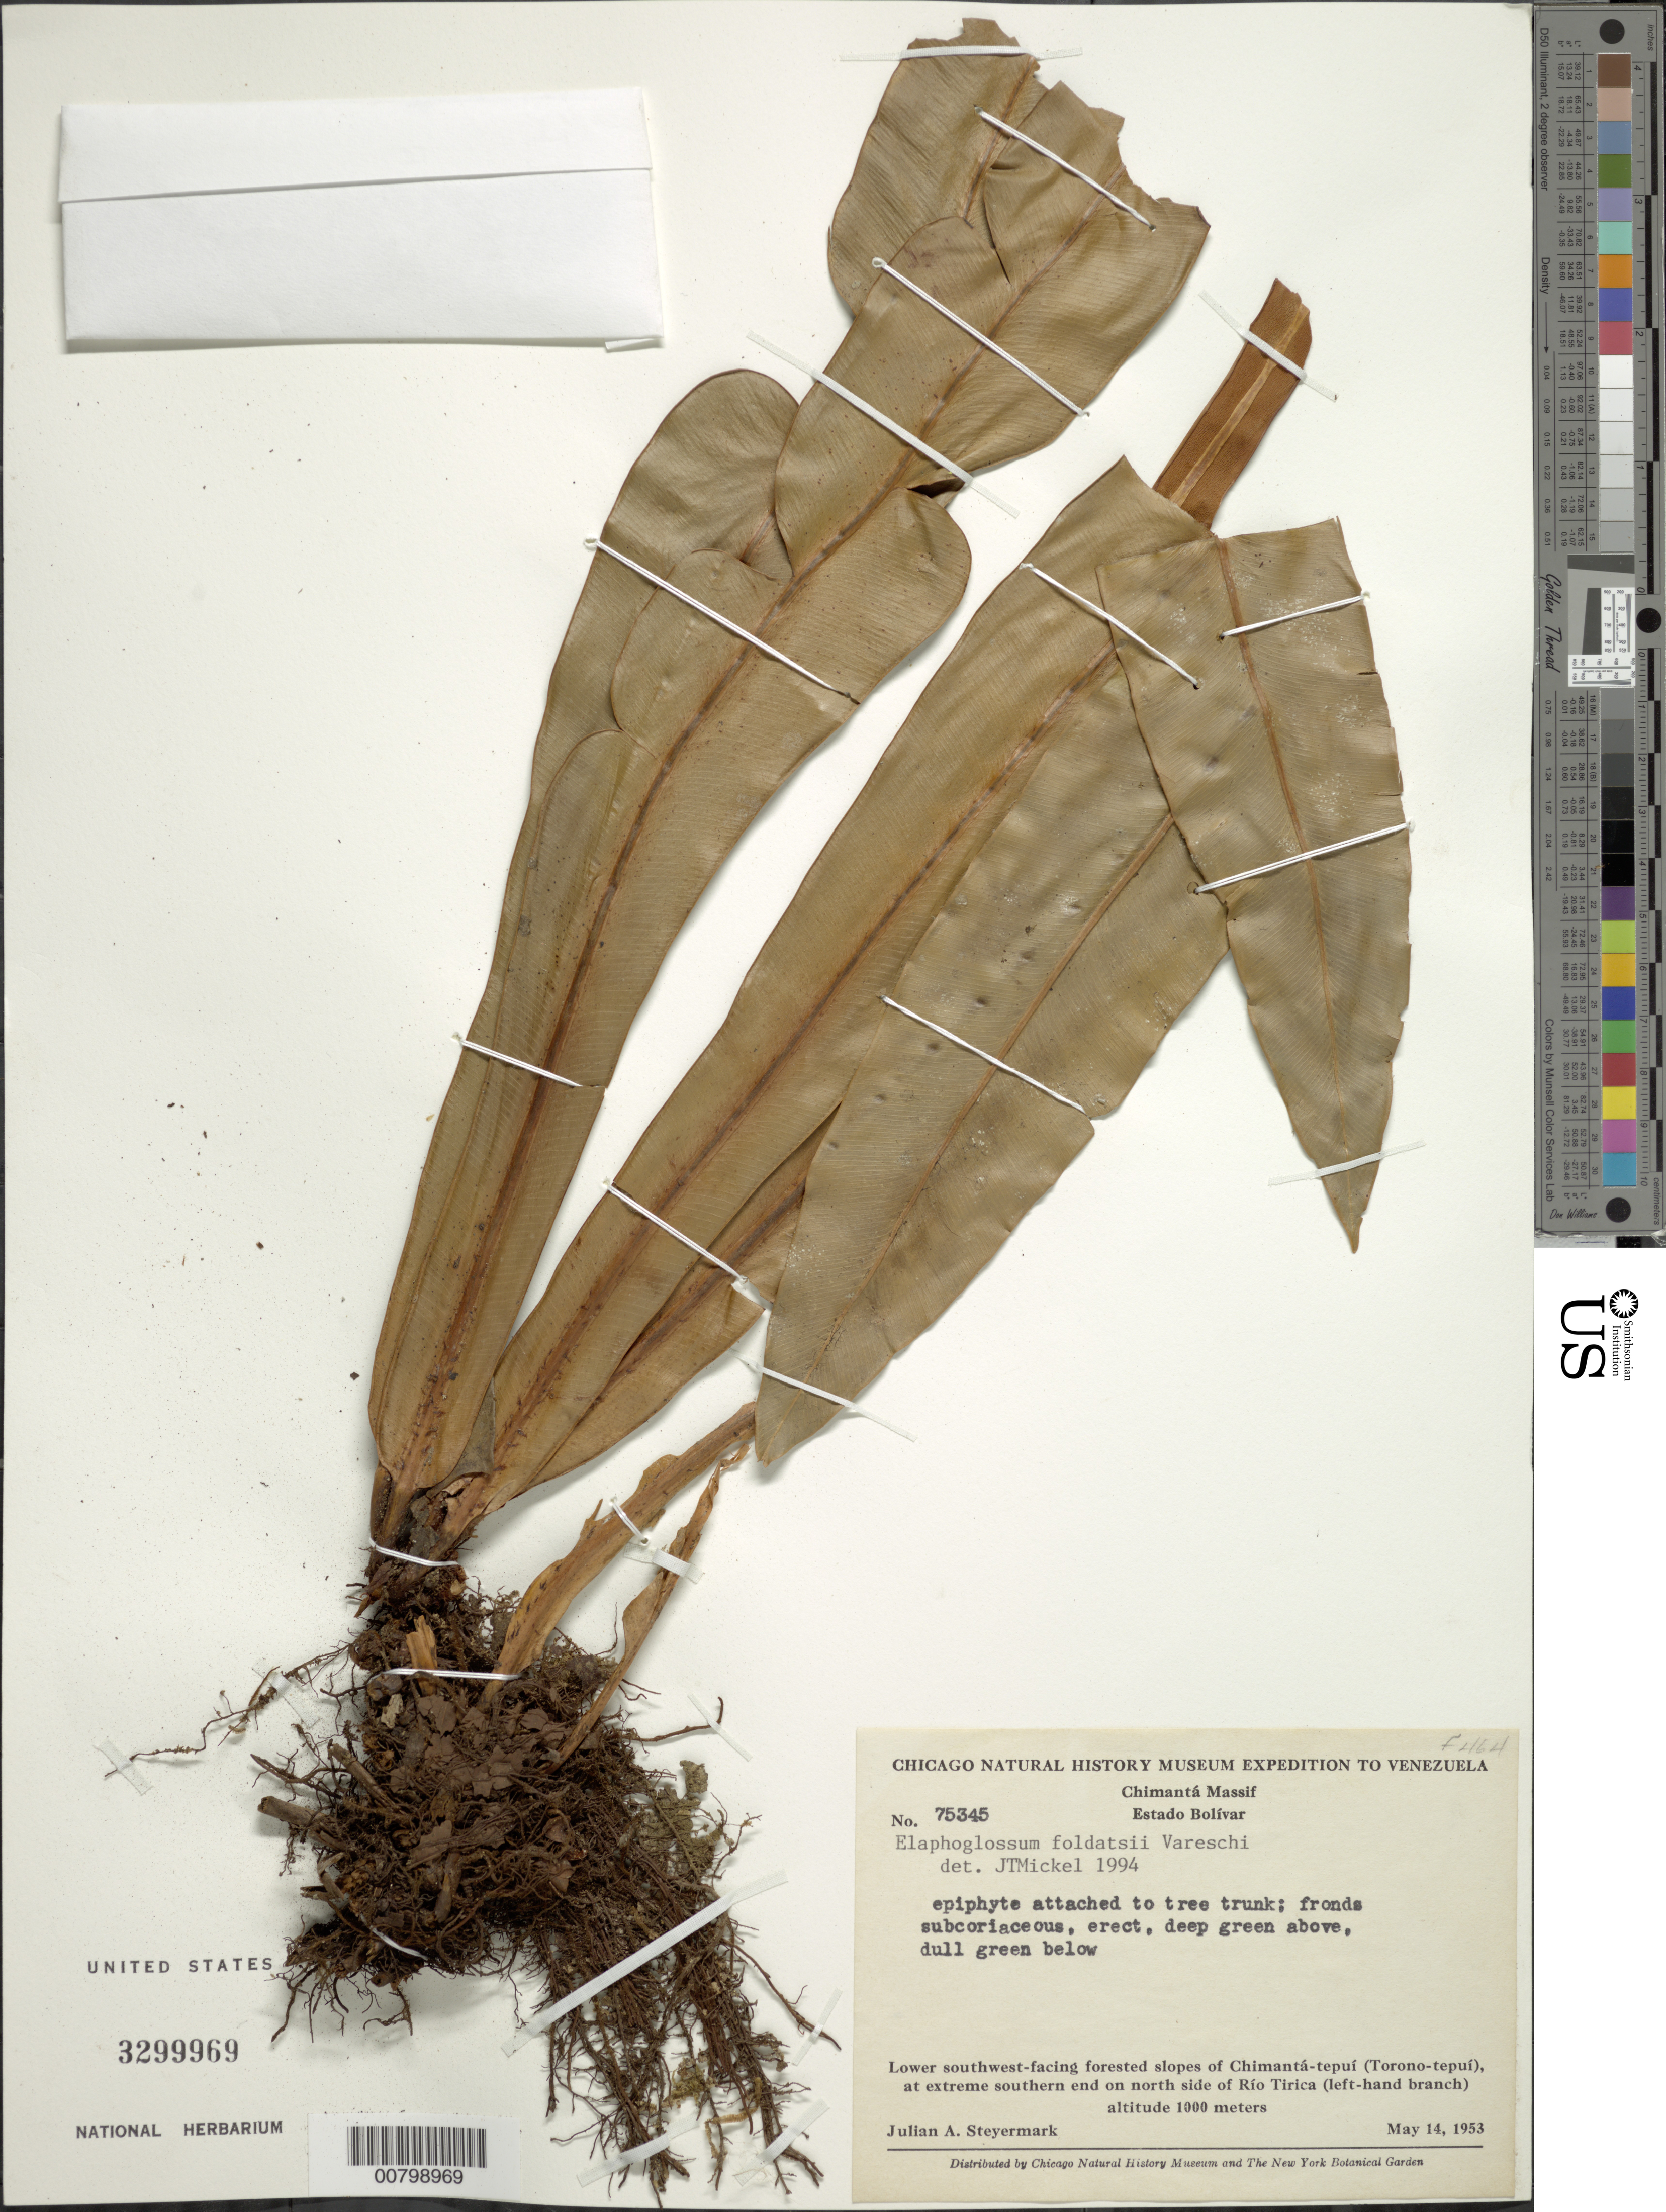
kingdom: Plantae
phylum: Tracheophyta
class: Polypodiopsida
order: Polypodiales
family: Dryopteridaceae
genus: Elaphoglossum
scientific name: Elaphoglossum foldatsii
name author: Vareschi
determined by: Mickel, J. T., (NY), New York Botanical Garden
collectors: J. Steyermark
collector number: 75345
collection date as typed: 14-May-53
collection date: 1953-05-14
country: Venezuela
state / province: Bolívar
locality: Chimantá-tepuí (Torono-tepuí), N of Río Tirica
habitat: Lower SW-facing forested slopes; attached to tree trunk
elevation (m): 1000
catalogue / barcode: US 3299969